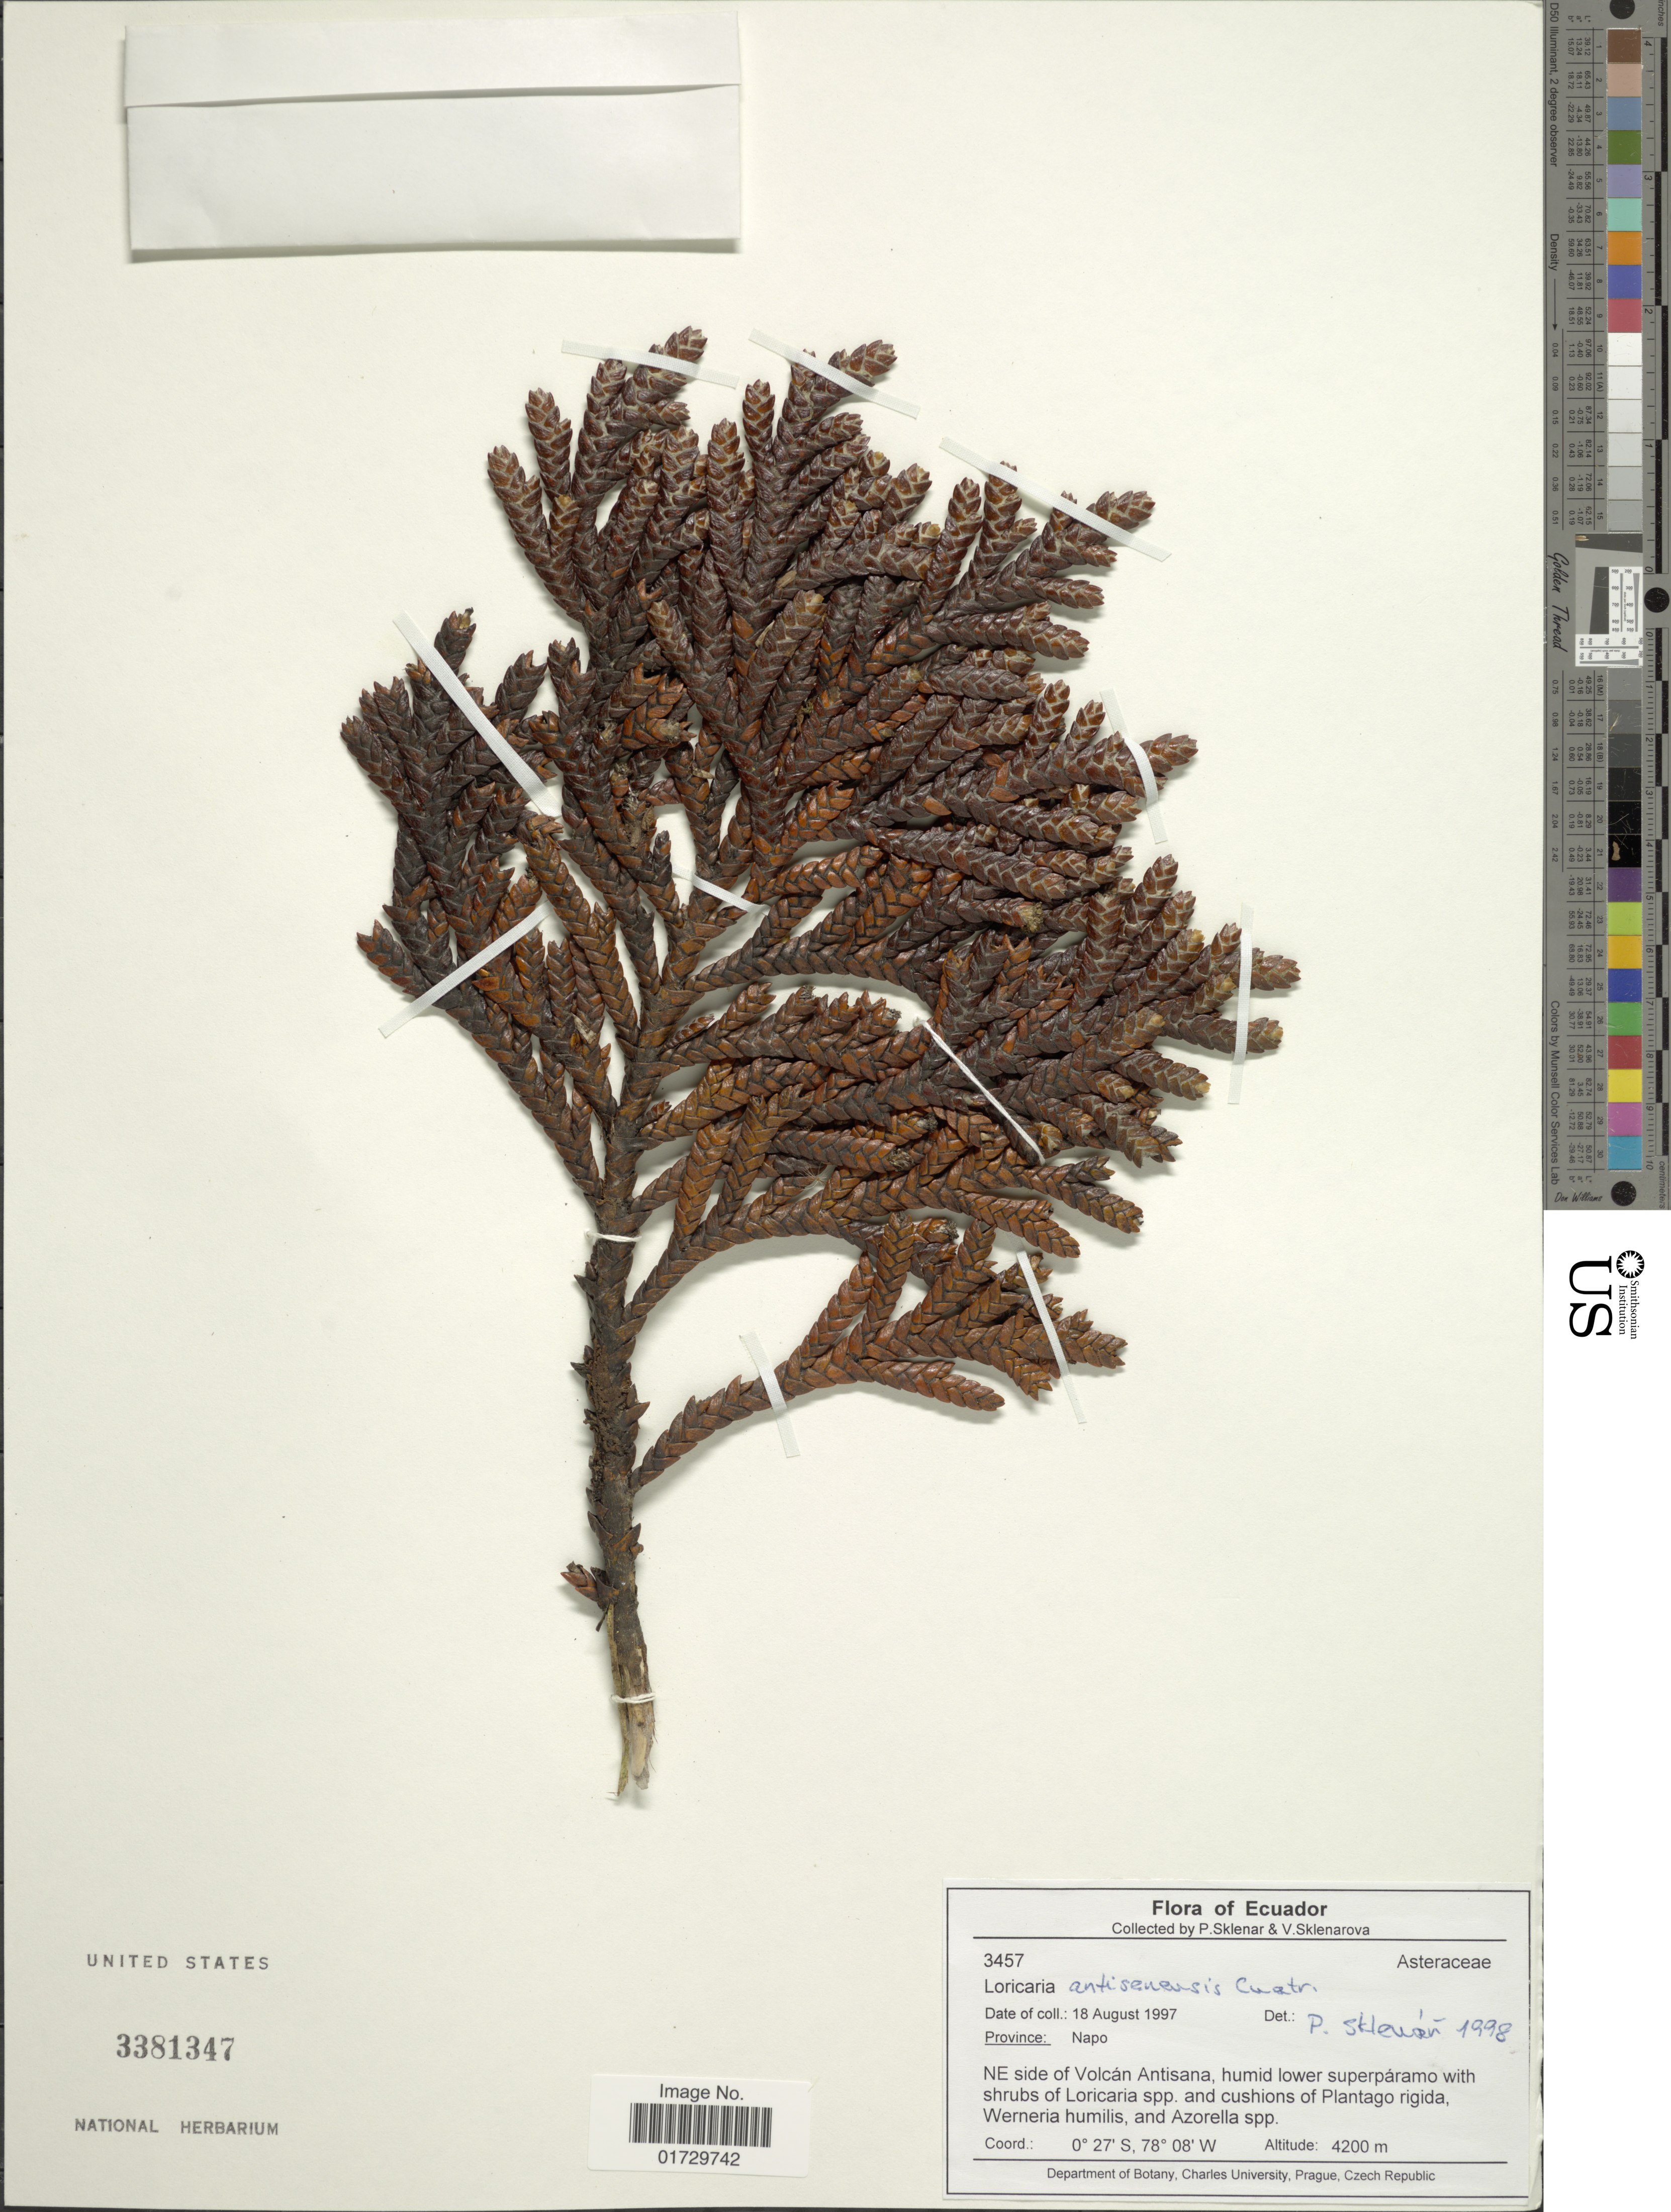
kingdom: Plantae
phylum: Tracheophyta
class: Magnoliopsida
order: Asterales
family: Asteraceae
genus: Loricaria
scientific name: Loricaria antisanensis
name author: Cuatrec.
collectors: P. Sklenár & V. Sklenárová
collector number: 3457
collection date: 1997-08-18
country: Ecuador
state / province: Napo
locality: NE side of Volcan Antisana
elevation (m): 4200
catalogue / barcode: US 3381347